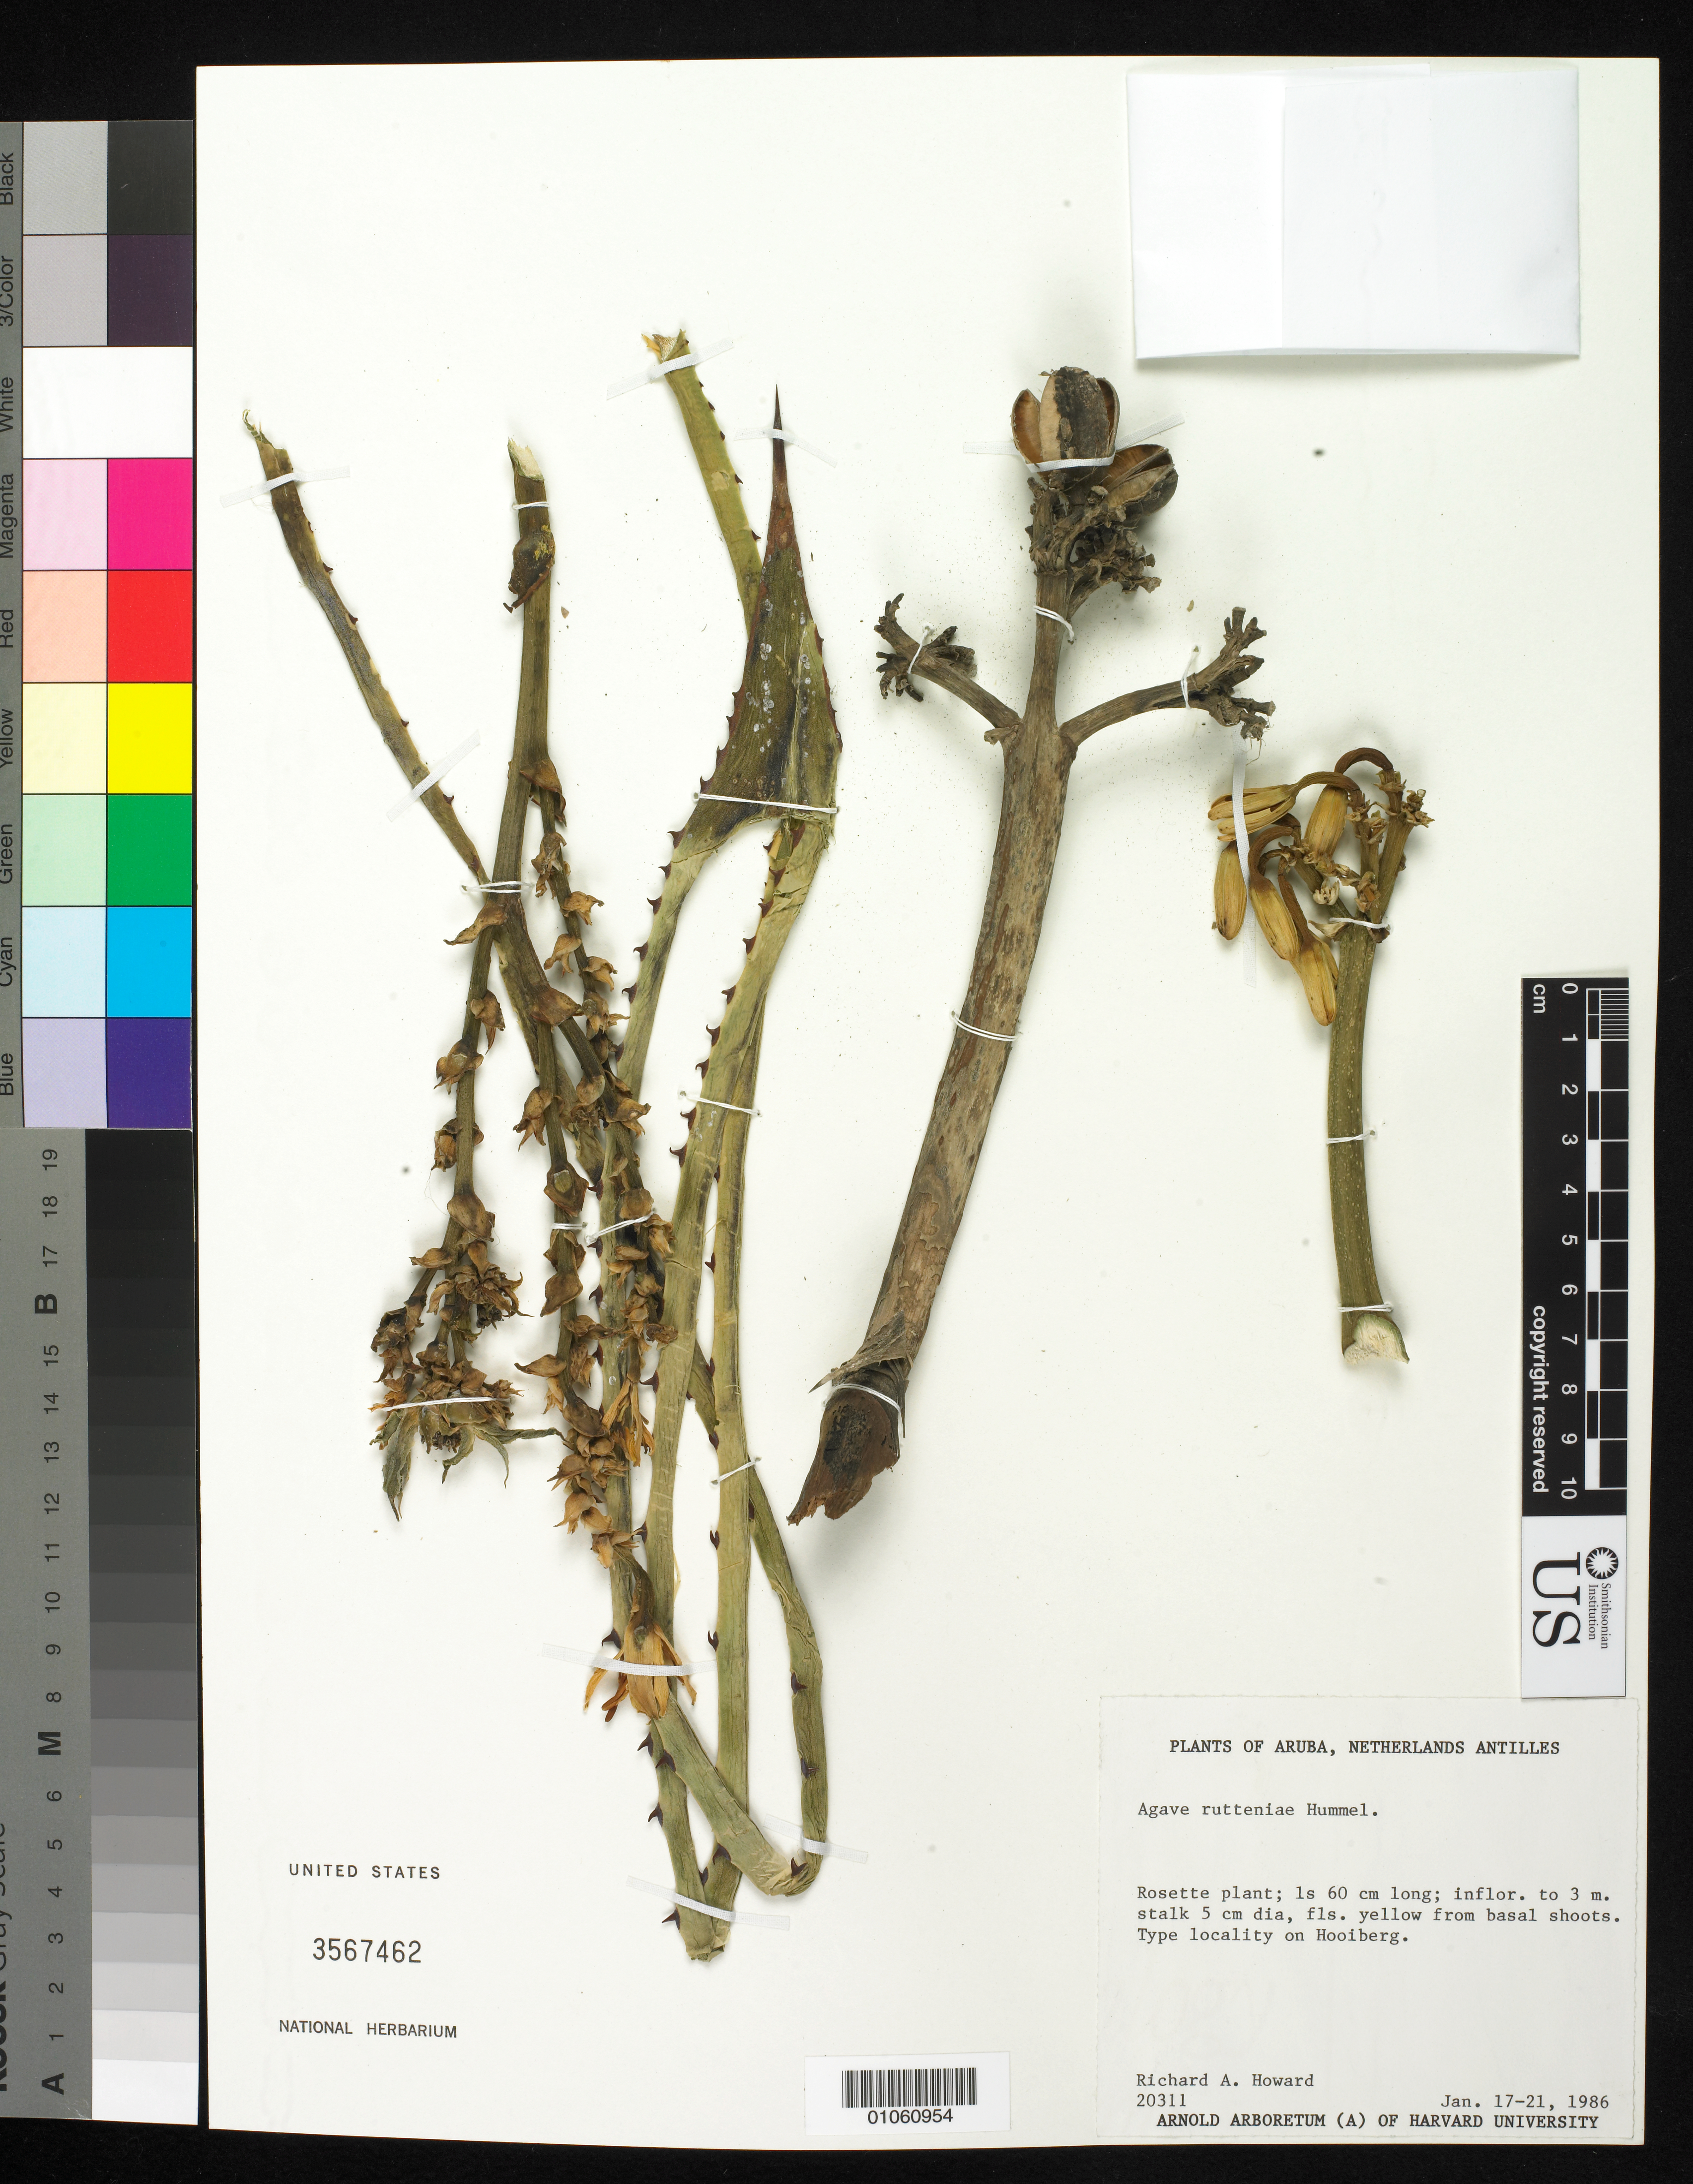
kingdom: Plantae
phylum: Tracheophyta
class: Liliopsida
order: Asparagales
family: Asparagaceae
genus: Agave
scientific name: Agave rutteniae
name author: Hummelinck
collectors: R. A. Howard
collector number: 20311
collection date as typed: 17 Jan 1986 to 21 Jan 1986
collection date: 1986-01-17/1986-01-21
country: Aruba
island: Aruba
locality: Hooiberg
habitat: Type locality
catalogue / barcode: US 3567462